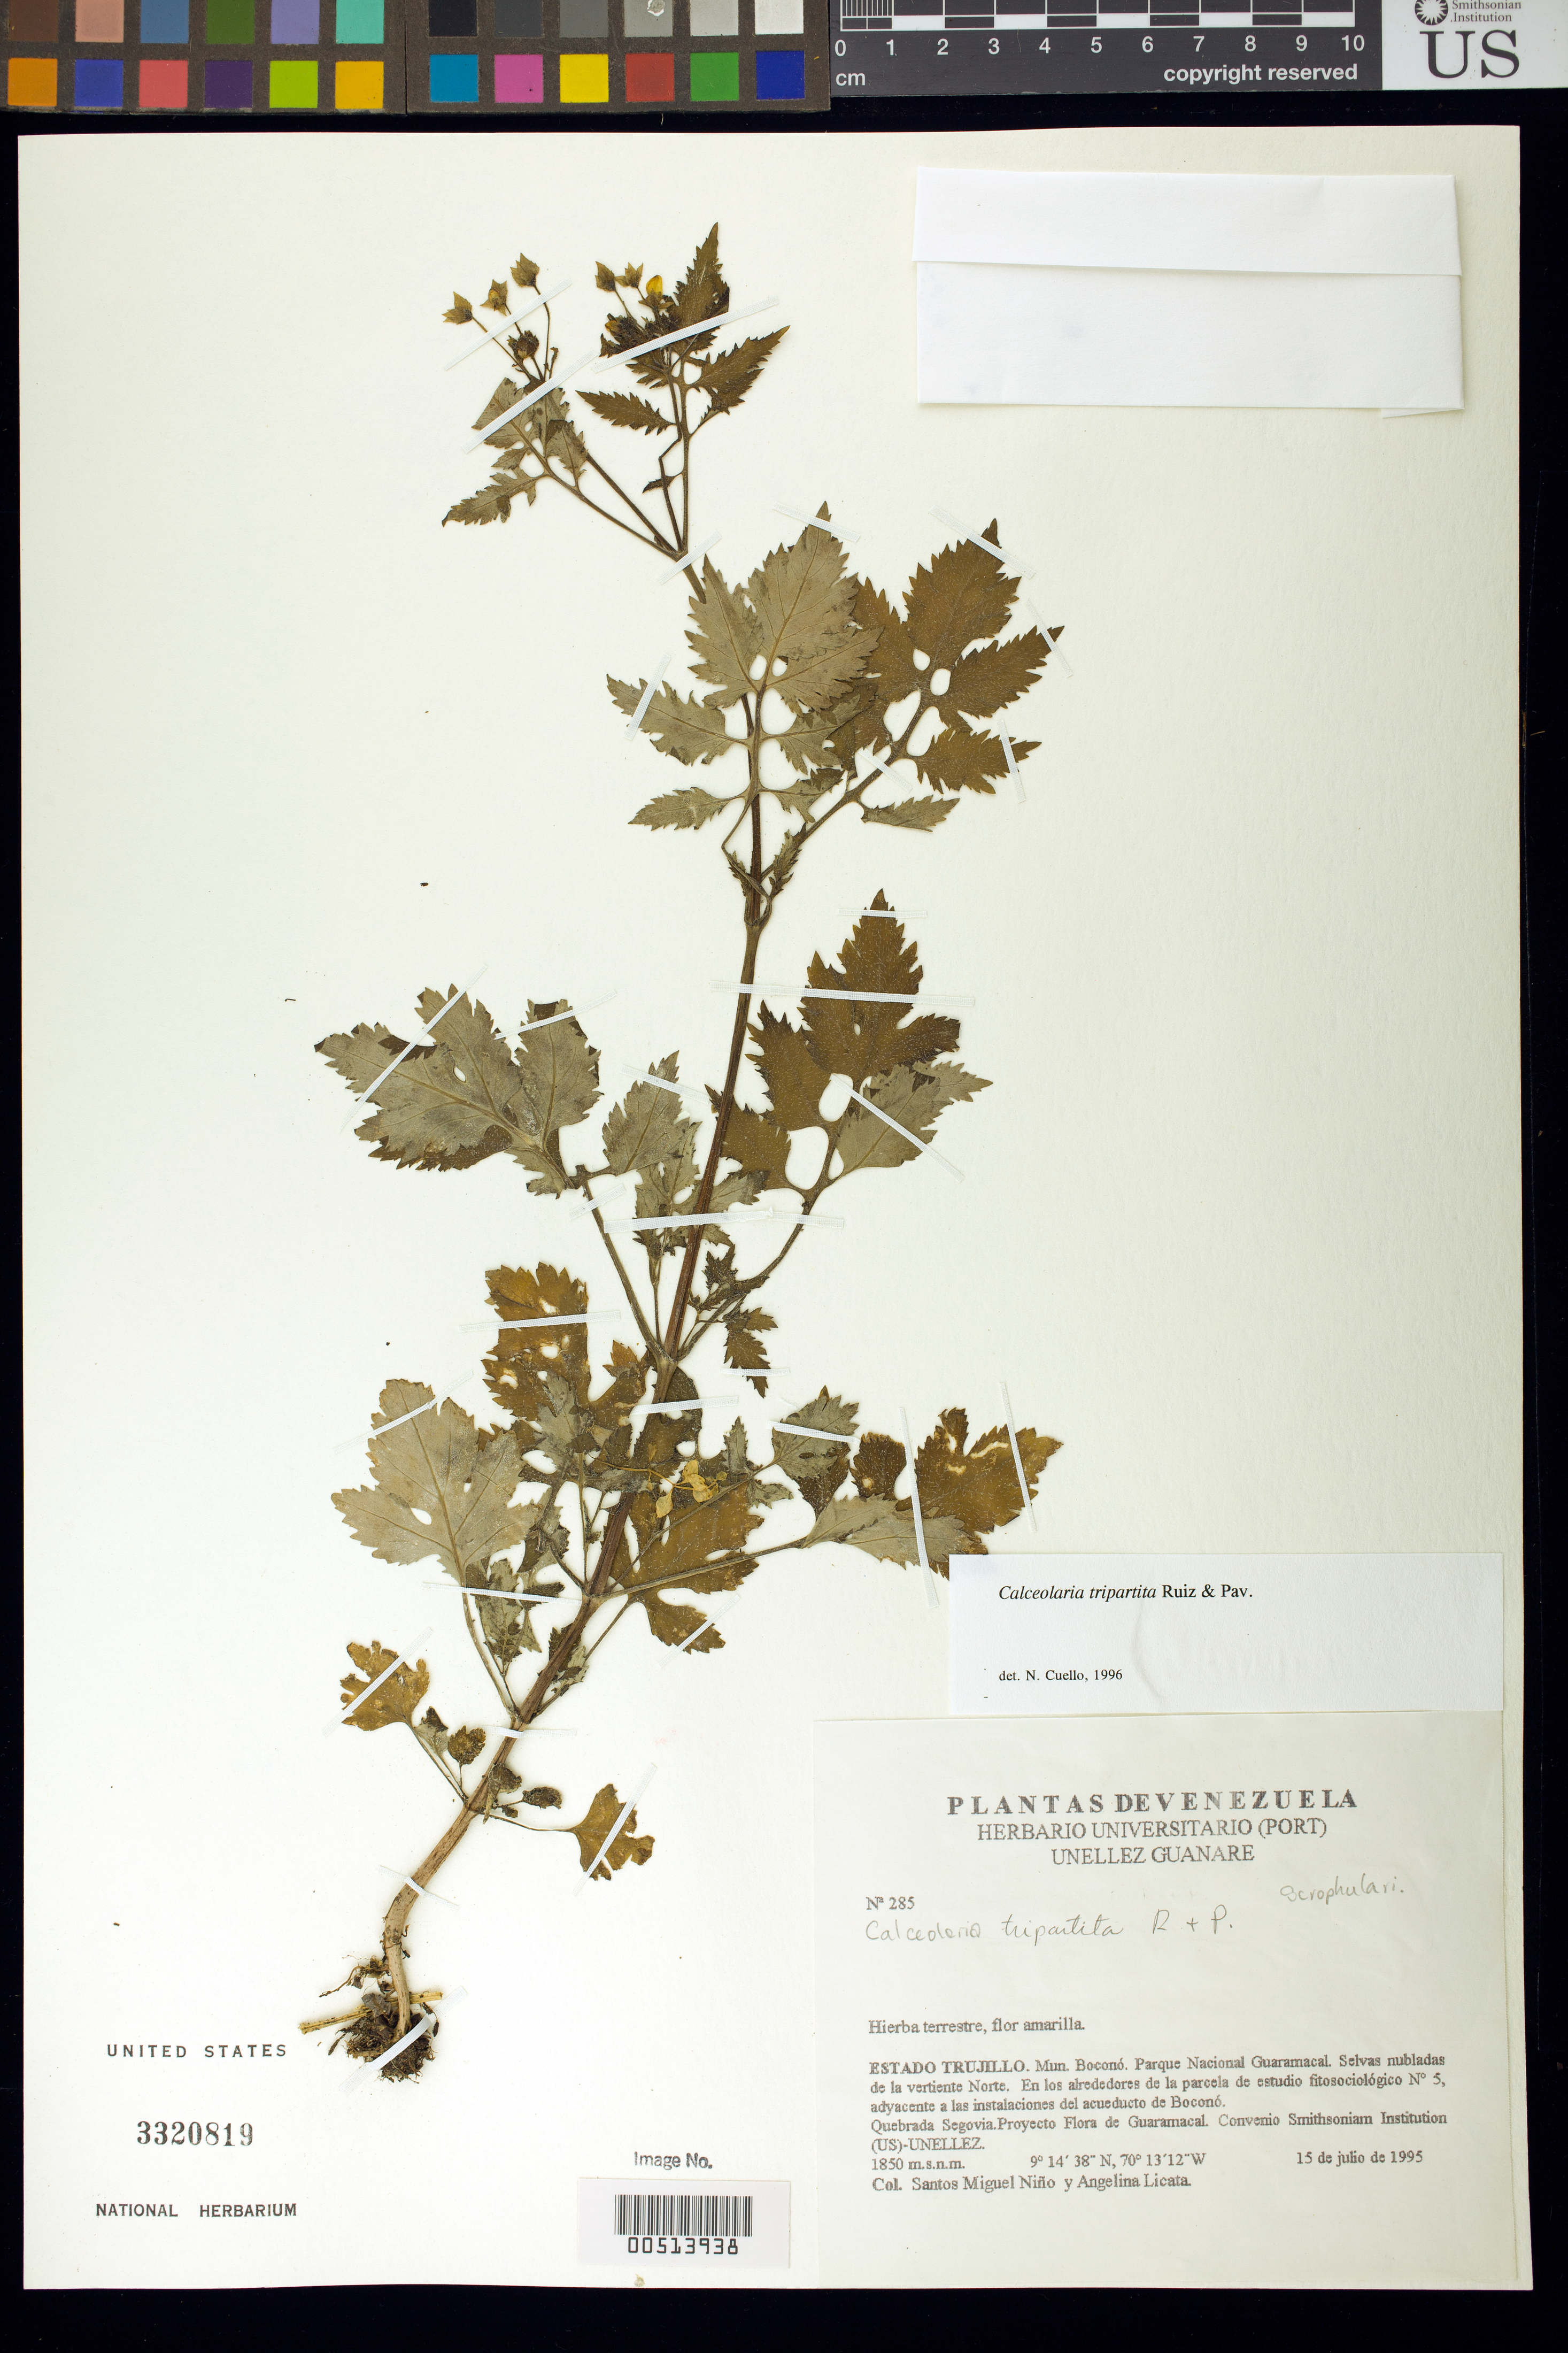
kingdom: Plantae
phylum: Tracheophyta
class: Magnoliopsida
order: Lamiales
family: Calceolariaceae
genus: Calceolaria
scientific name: Calceolaria tripartita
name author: Ruiz & Pav.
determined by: Cuello, Nidia L.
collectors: S. M. Niño & A. Licata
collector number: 285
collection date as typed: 15 Jul 1995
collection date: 1995-07-15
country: Venezuela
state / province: Trujillo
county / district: Boconó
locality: Parque Nacional Guaramacal, vertiente N, adyacente a las instalaciones del acueducto de Boconó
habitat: Selva nubladas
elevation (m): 1850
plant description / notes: GB, PORT, US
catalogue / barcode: US 3320819